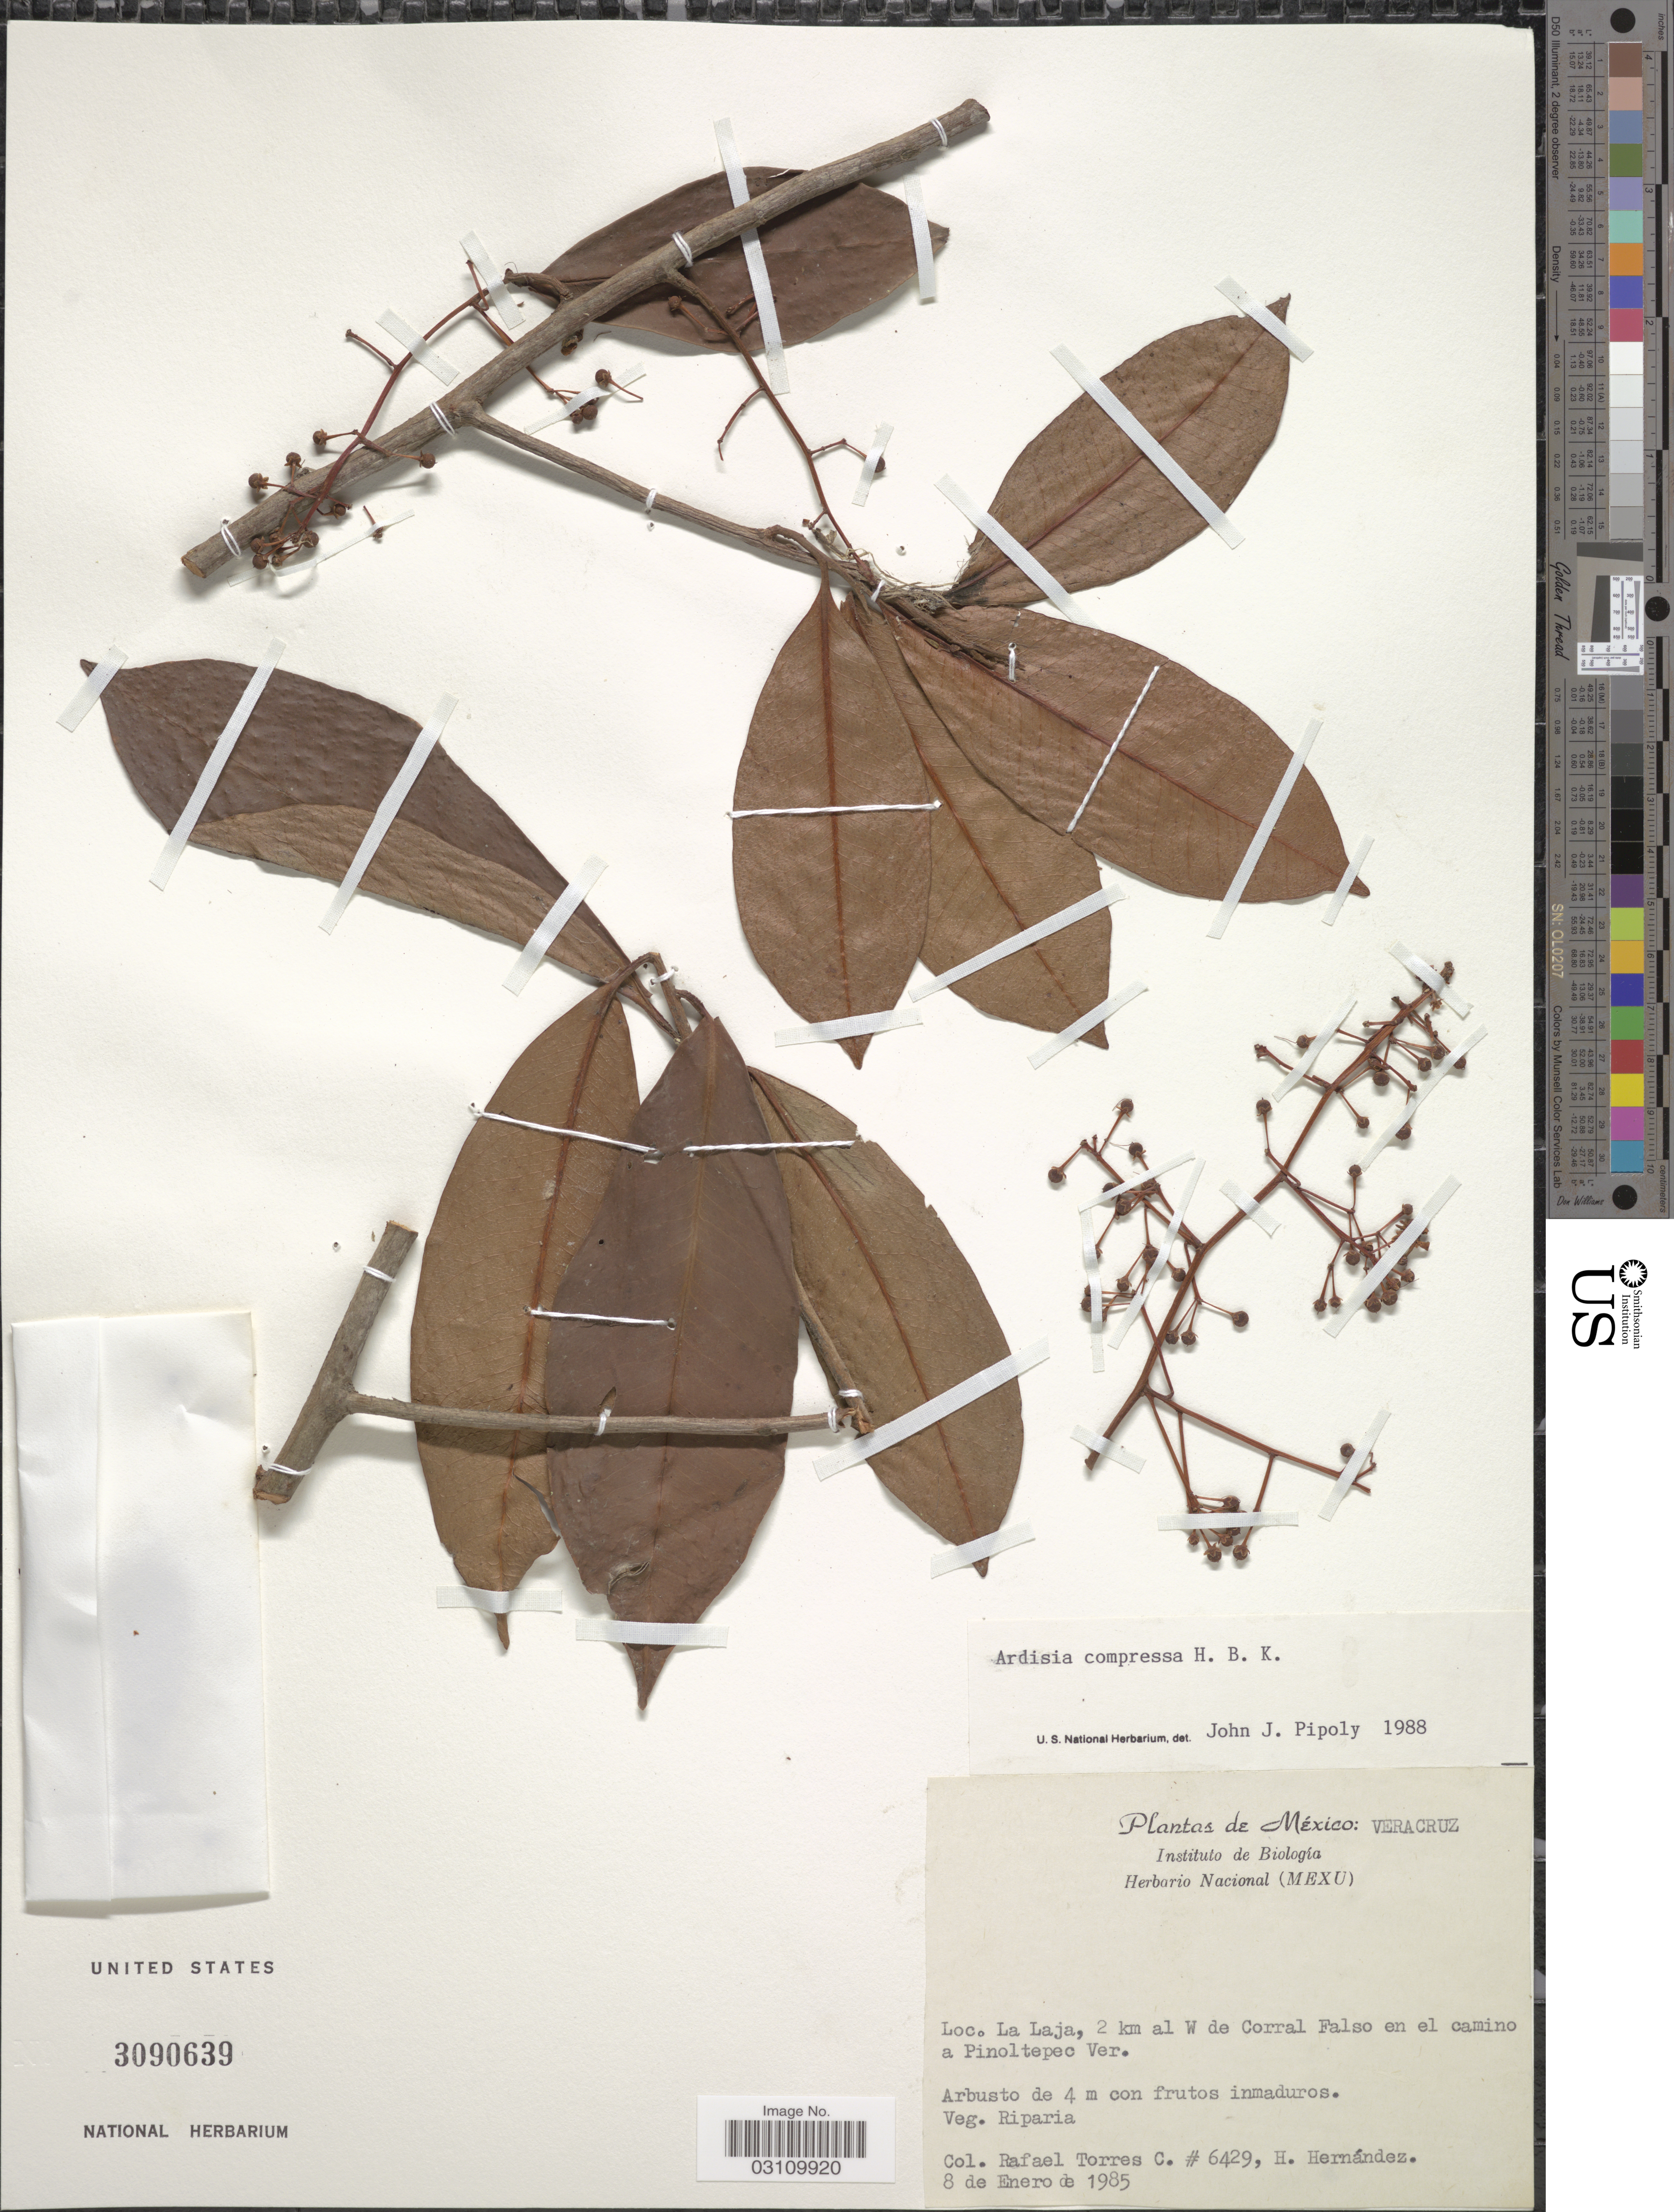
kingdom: Plantae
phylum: Tracheophyta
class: Magnoliopsida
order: Ericales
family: Primulaceae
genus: Ardisia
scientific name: Ardisia compressa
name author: Kunth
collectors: R. Torres C.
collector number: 6429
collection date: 1985-01-08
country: Mexico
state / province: Veracruz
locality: Veracruz, La Laja, 2 km al W de Corral Falso en el camino a Pinoltepec Ver.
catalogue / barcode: US 3090639